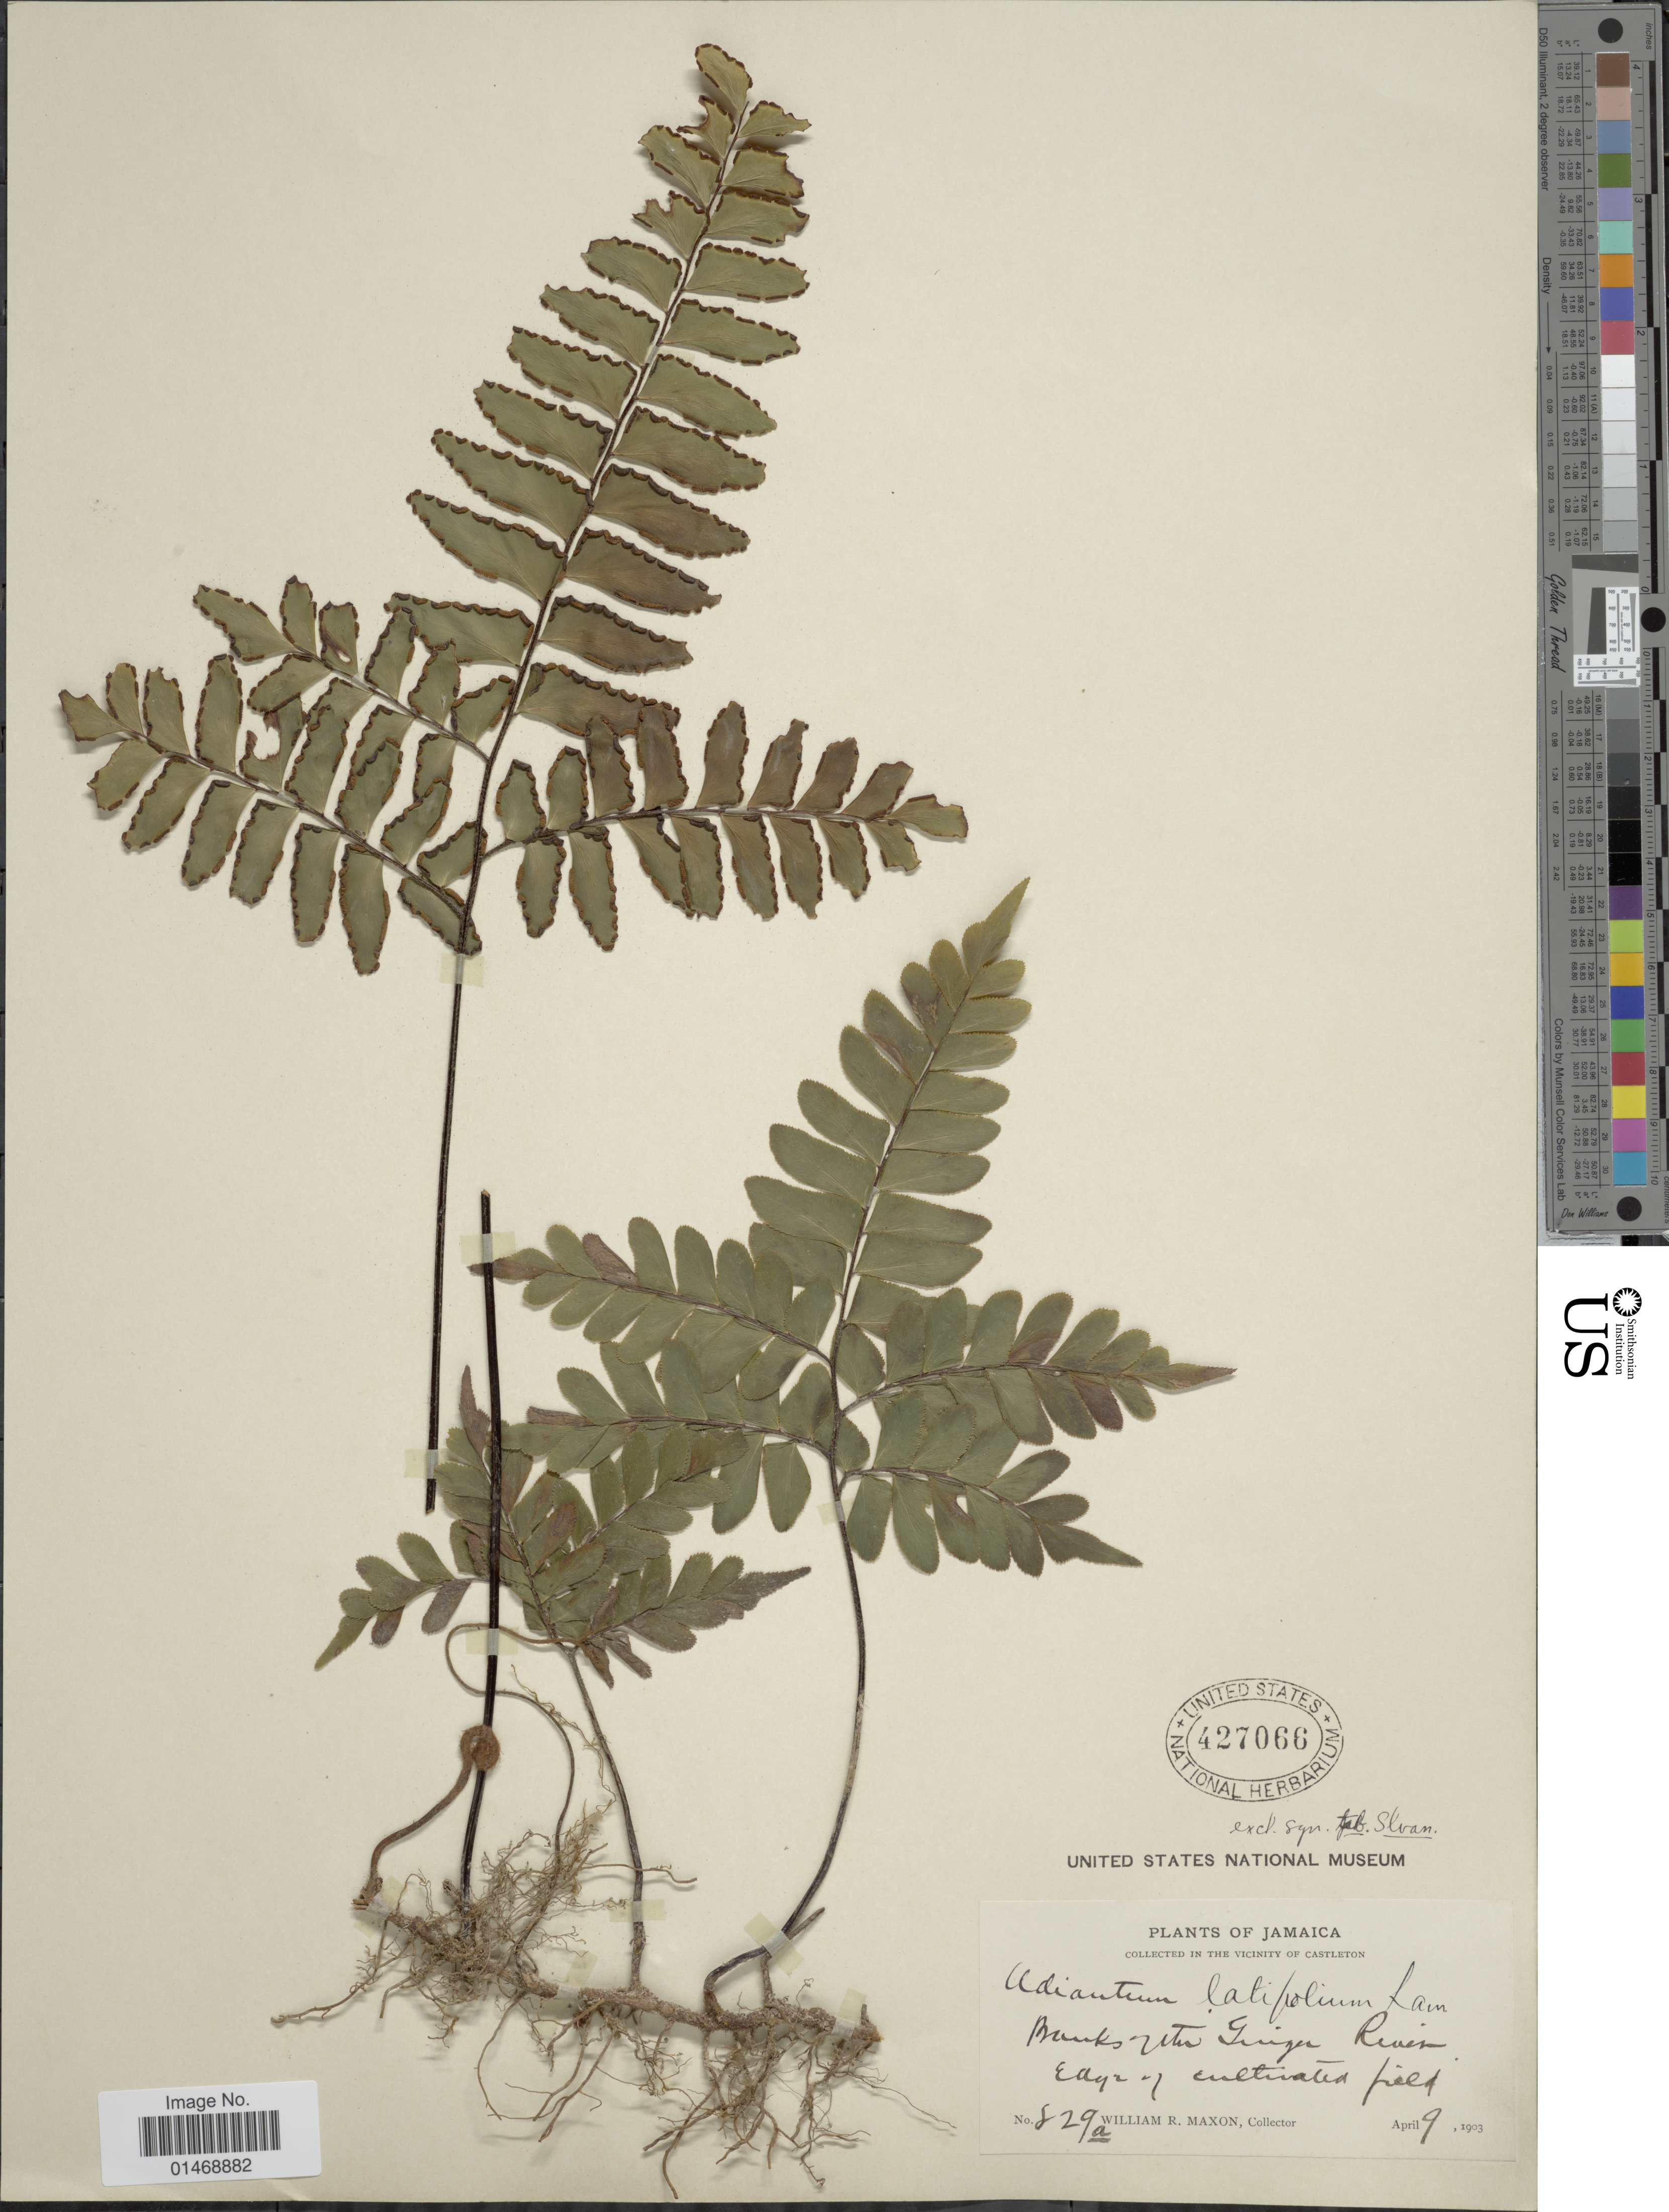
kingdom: Plantae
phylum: Tracheophyta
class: Polypodiopsida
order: Polypodiales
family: Pteridaceae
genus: Adiantum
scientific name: Adiantum latifolium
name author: Lam.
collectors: W. R. Maxon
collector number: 829a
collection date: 1903-04-09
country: Jamaica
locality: In the vicinity of Castleton, Banks of the Guiga River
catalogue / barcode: US 427066